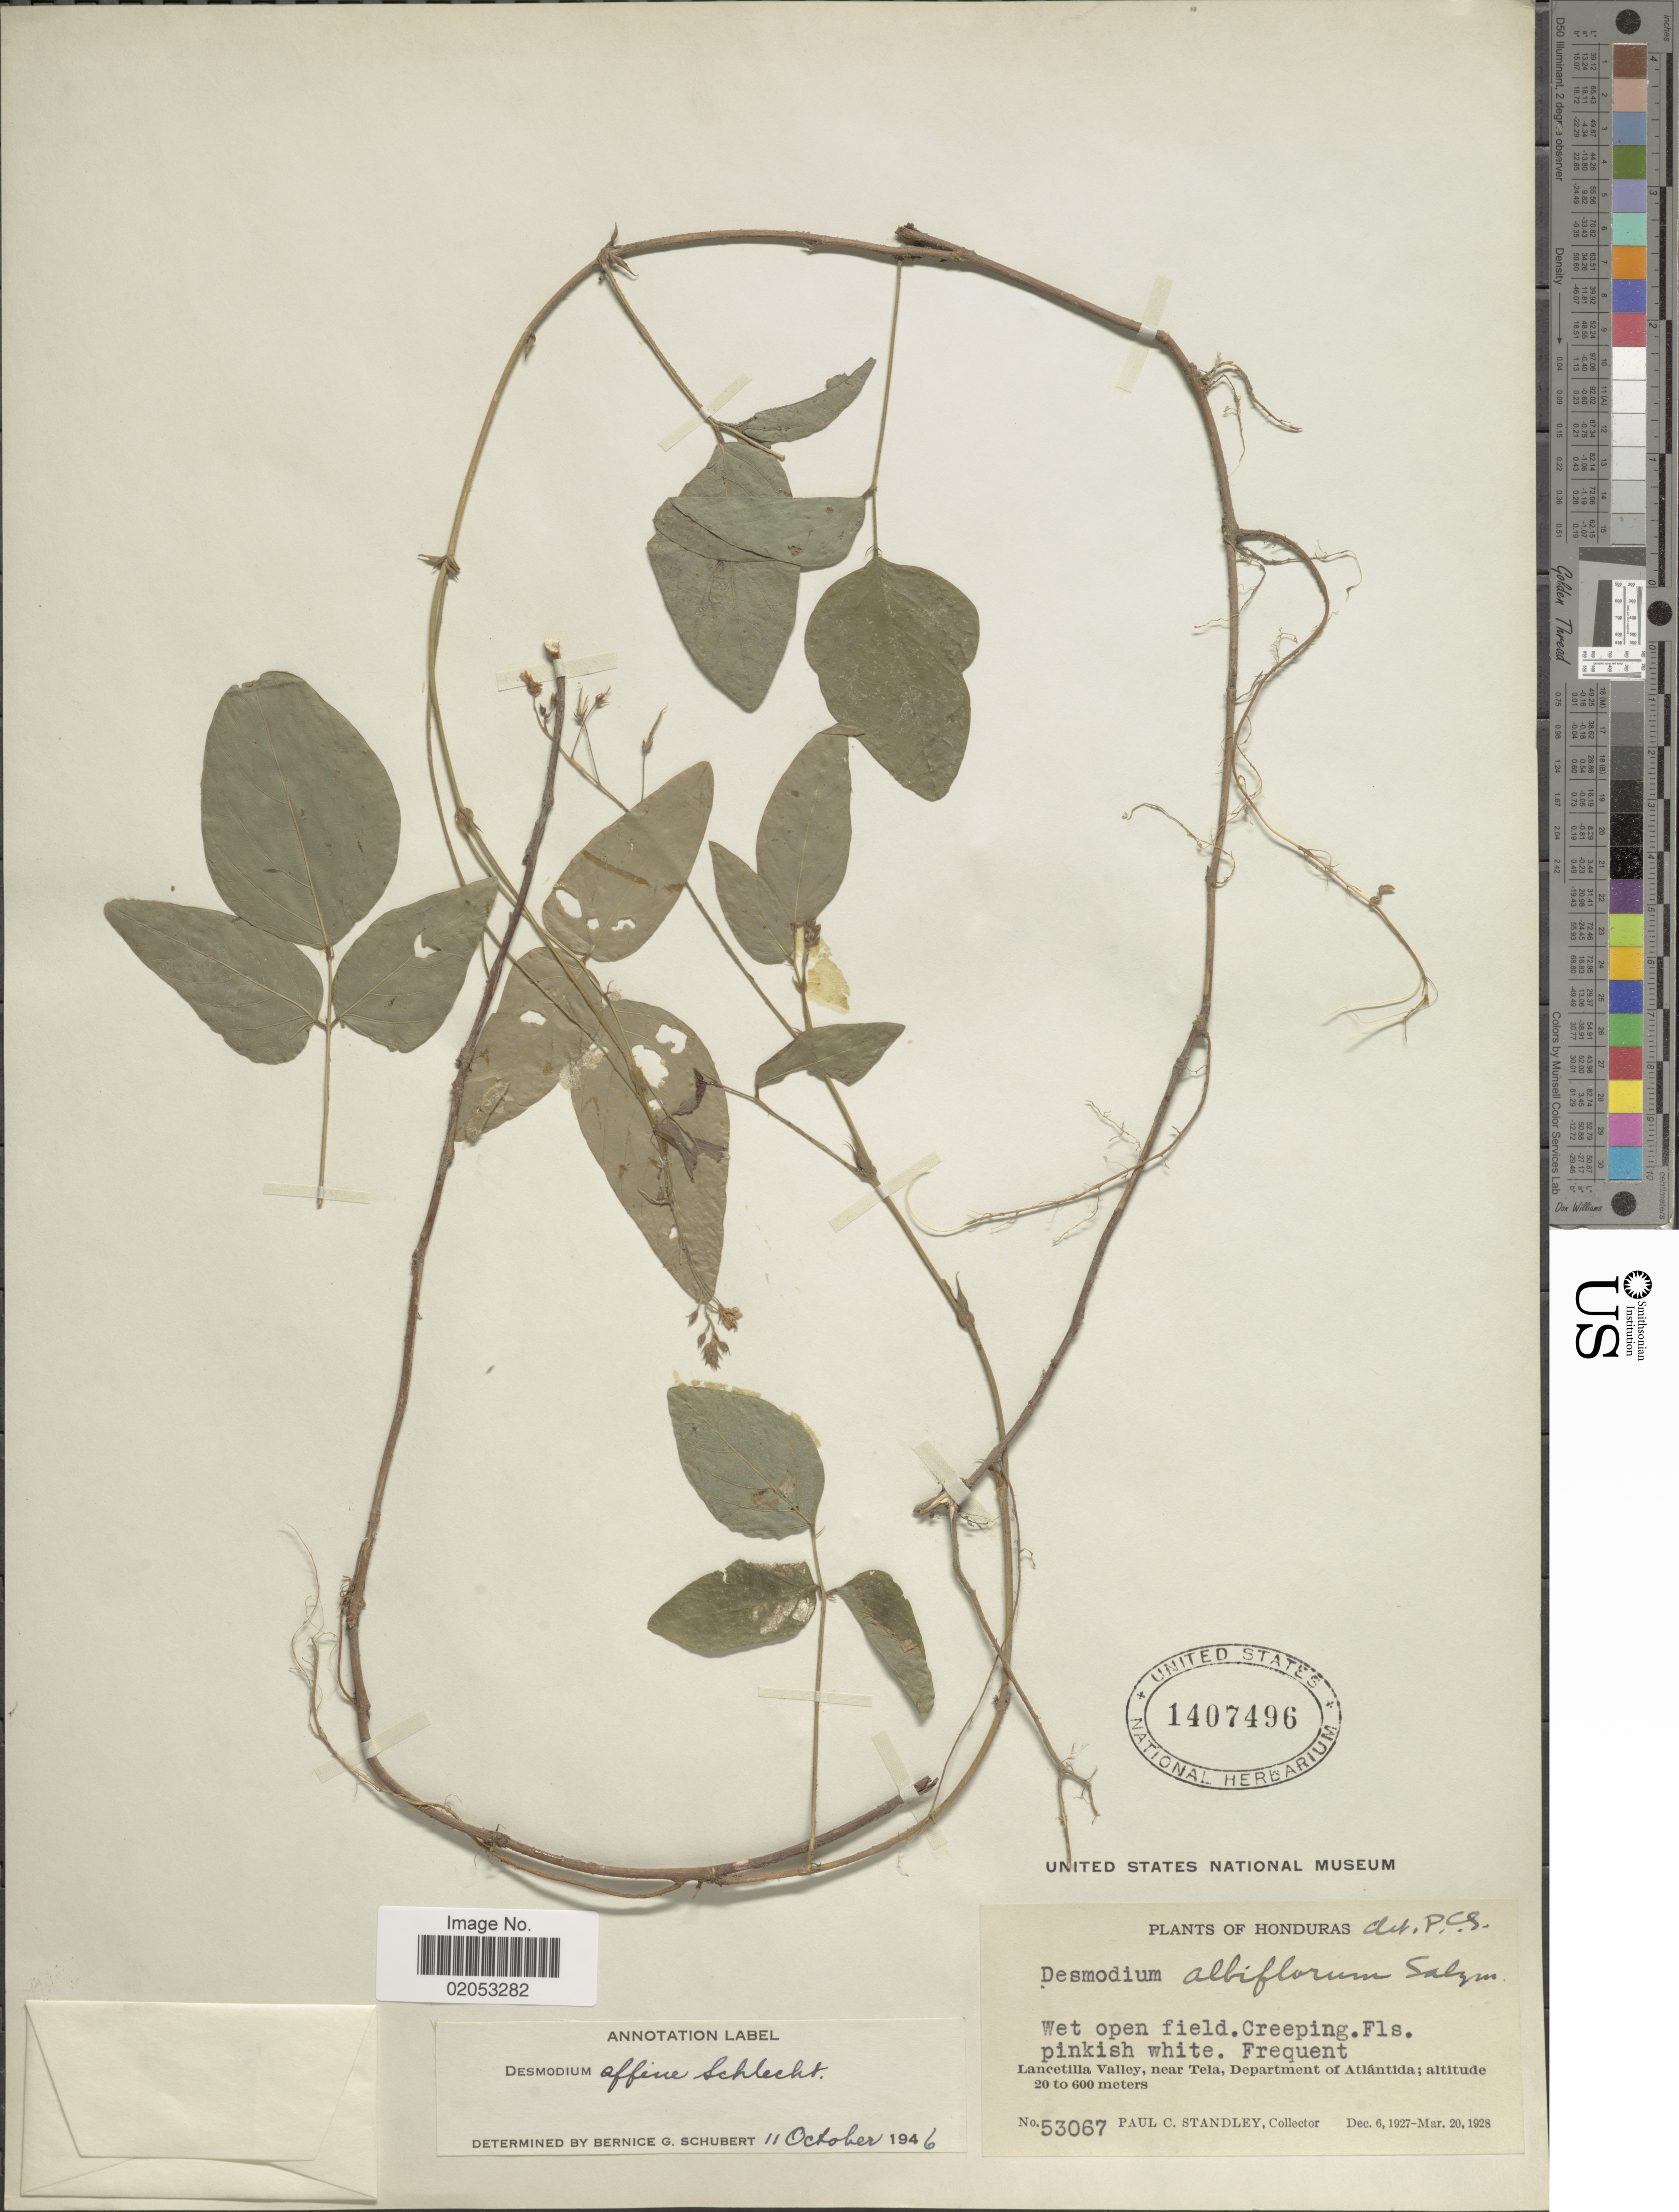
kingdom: Plantae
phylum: Tracheophyta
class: Magnoliopsida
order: Fabales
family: Fabaceae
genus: Desmodium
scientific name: Desmodium affine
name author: Schltdl.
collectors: P. C. Standley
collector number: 53067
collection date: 1927-12-06/1928-03-20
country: Honduras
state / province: Atlántida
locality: Lancetilla Valley, near Tela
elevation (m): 20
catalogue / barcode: US 1407496